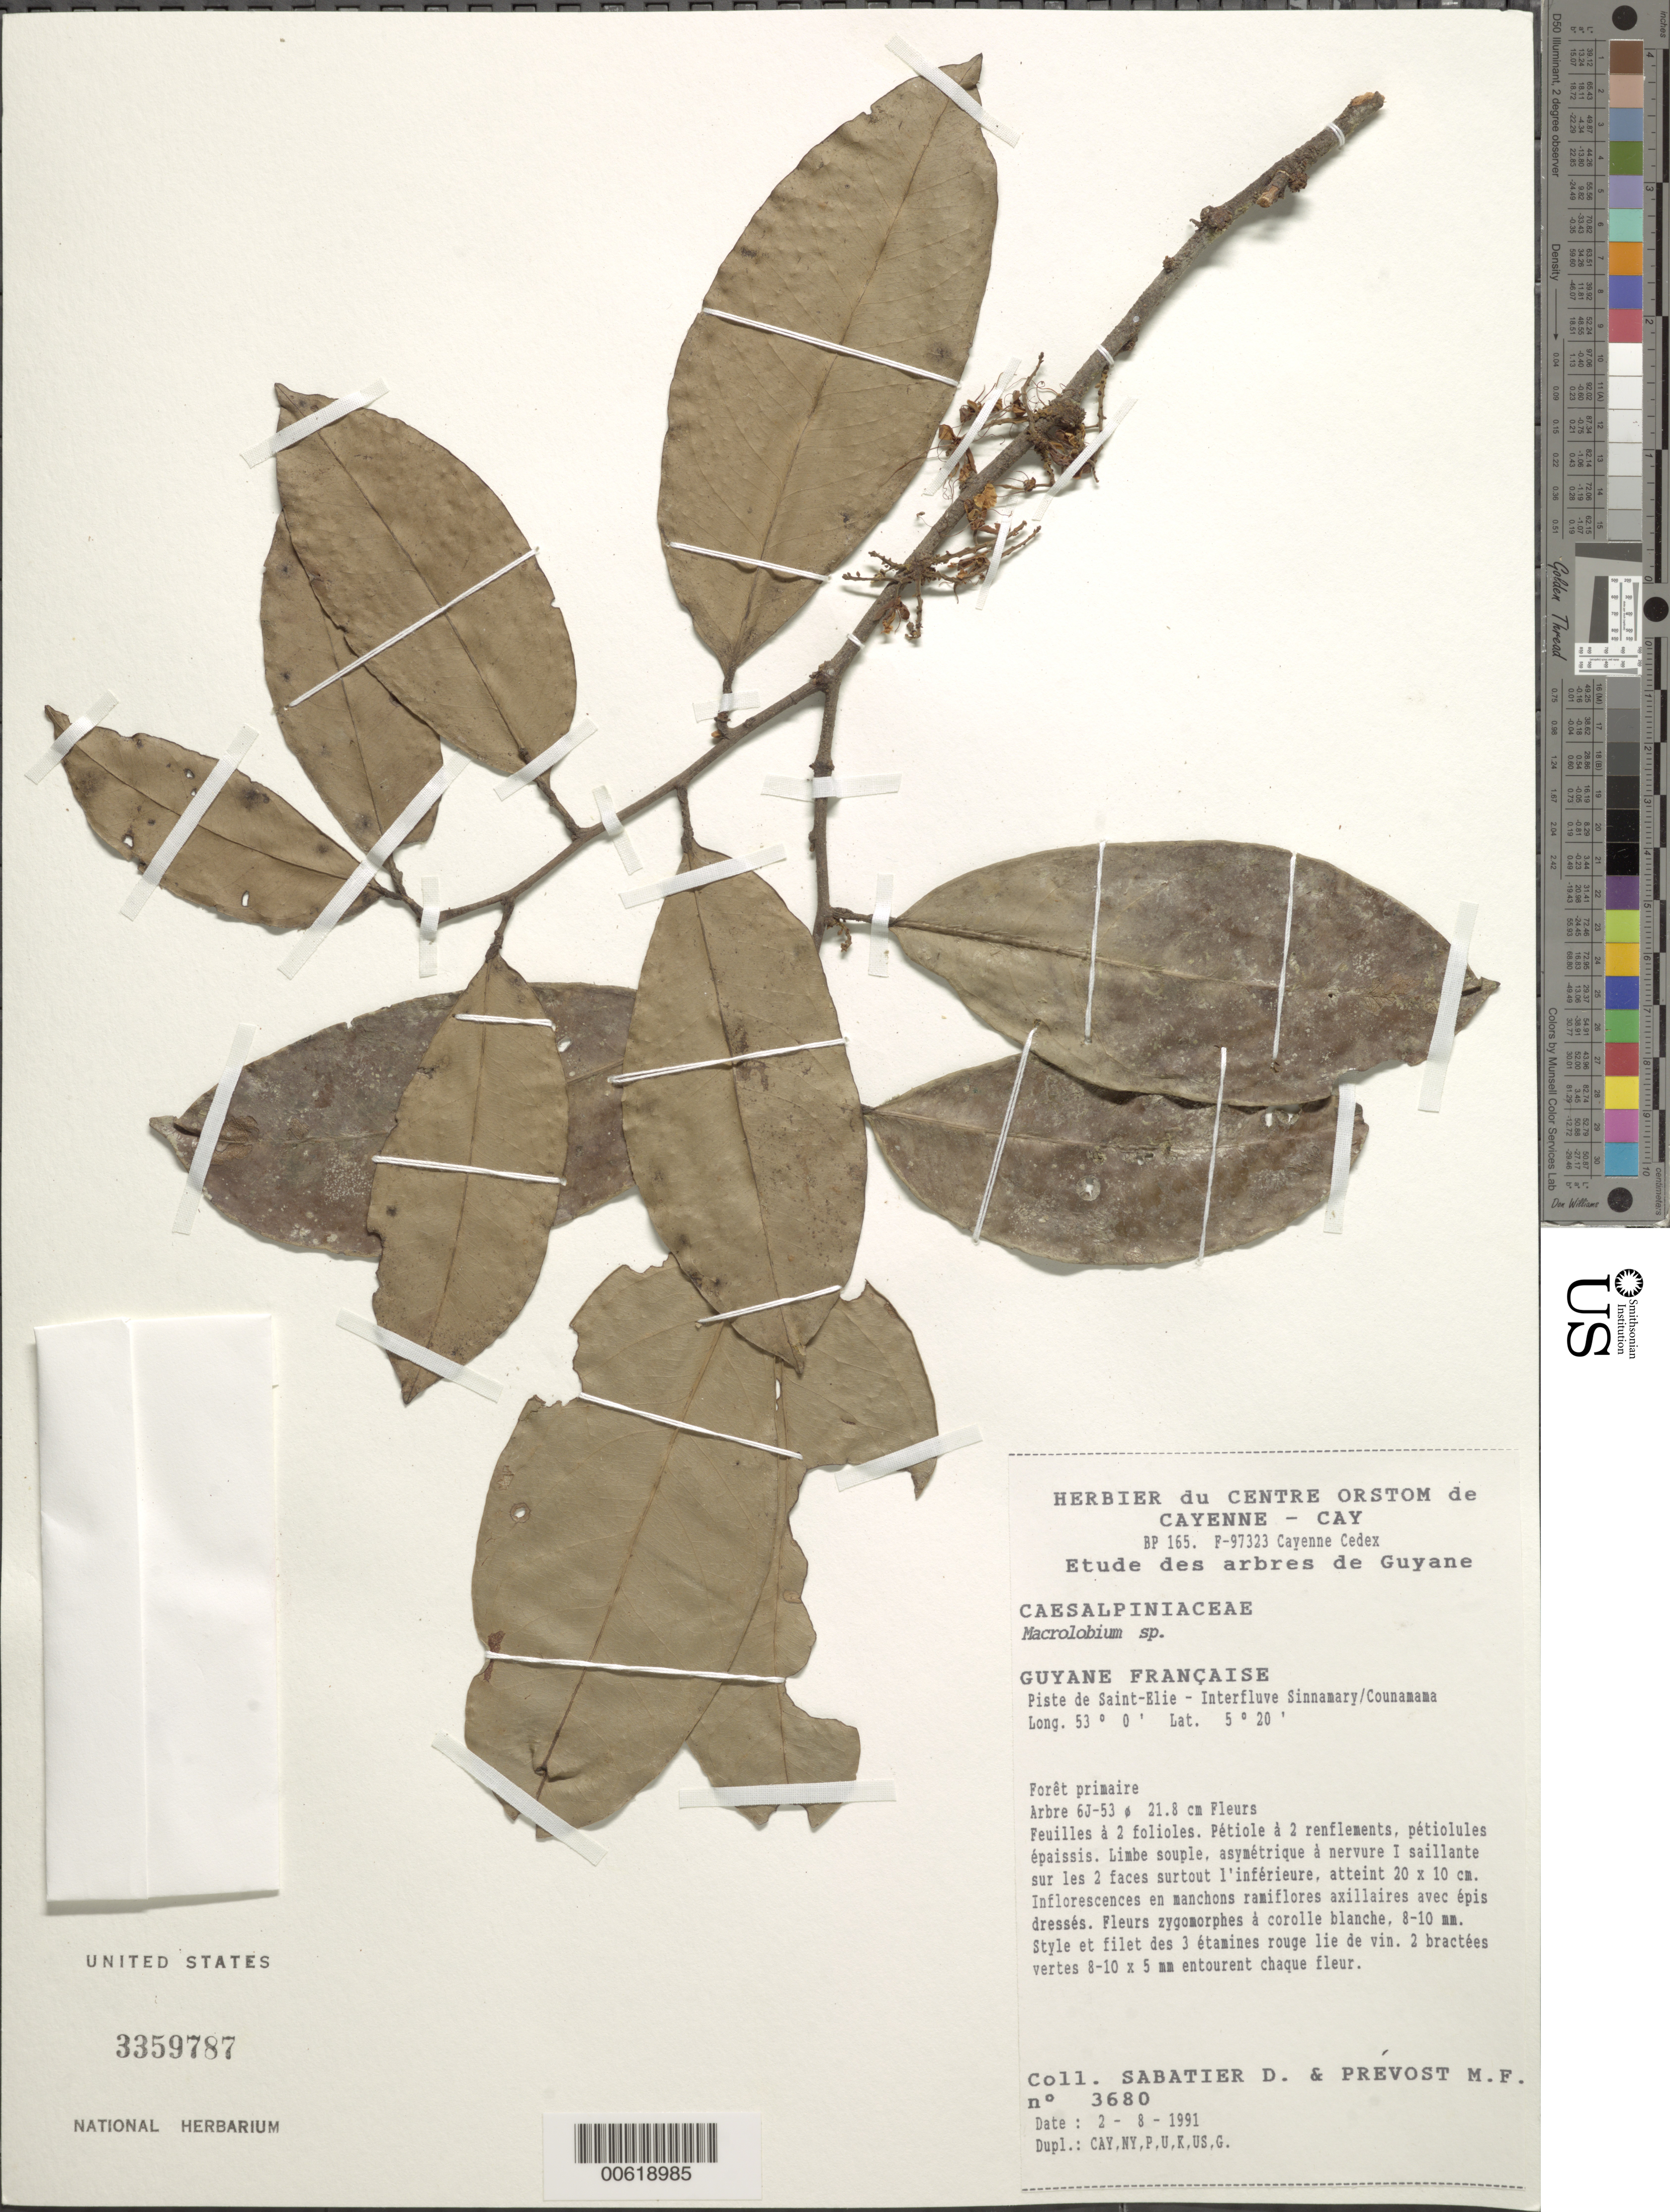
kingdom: Plantae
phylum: Tracheophyta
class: Magnoliopsida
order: Fabales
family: Fabaceae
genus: Macrolobium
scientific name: Macrolobium sp.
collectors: D. Sabatier & M.-F. Prévost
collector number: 3680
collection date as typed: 2-Aug-91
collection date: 1991-08-02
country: French Guiana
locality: Piste de Saint-Élie, interfleuve Sinnamary-Counamama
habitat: Foret primaire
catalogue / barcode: US 3359787